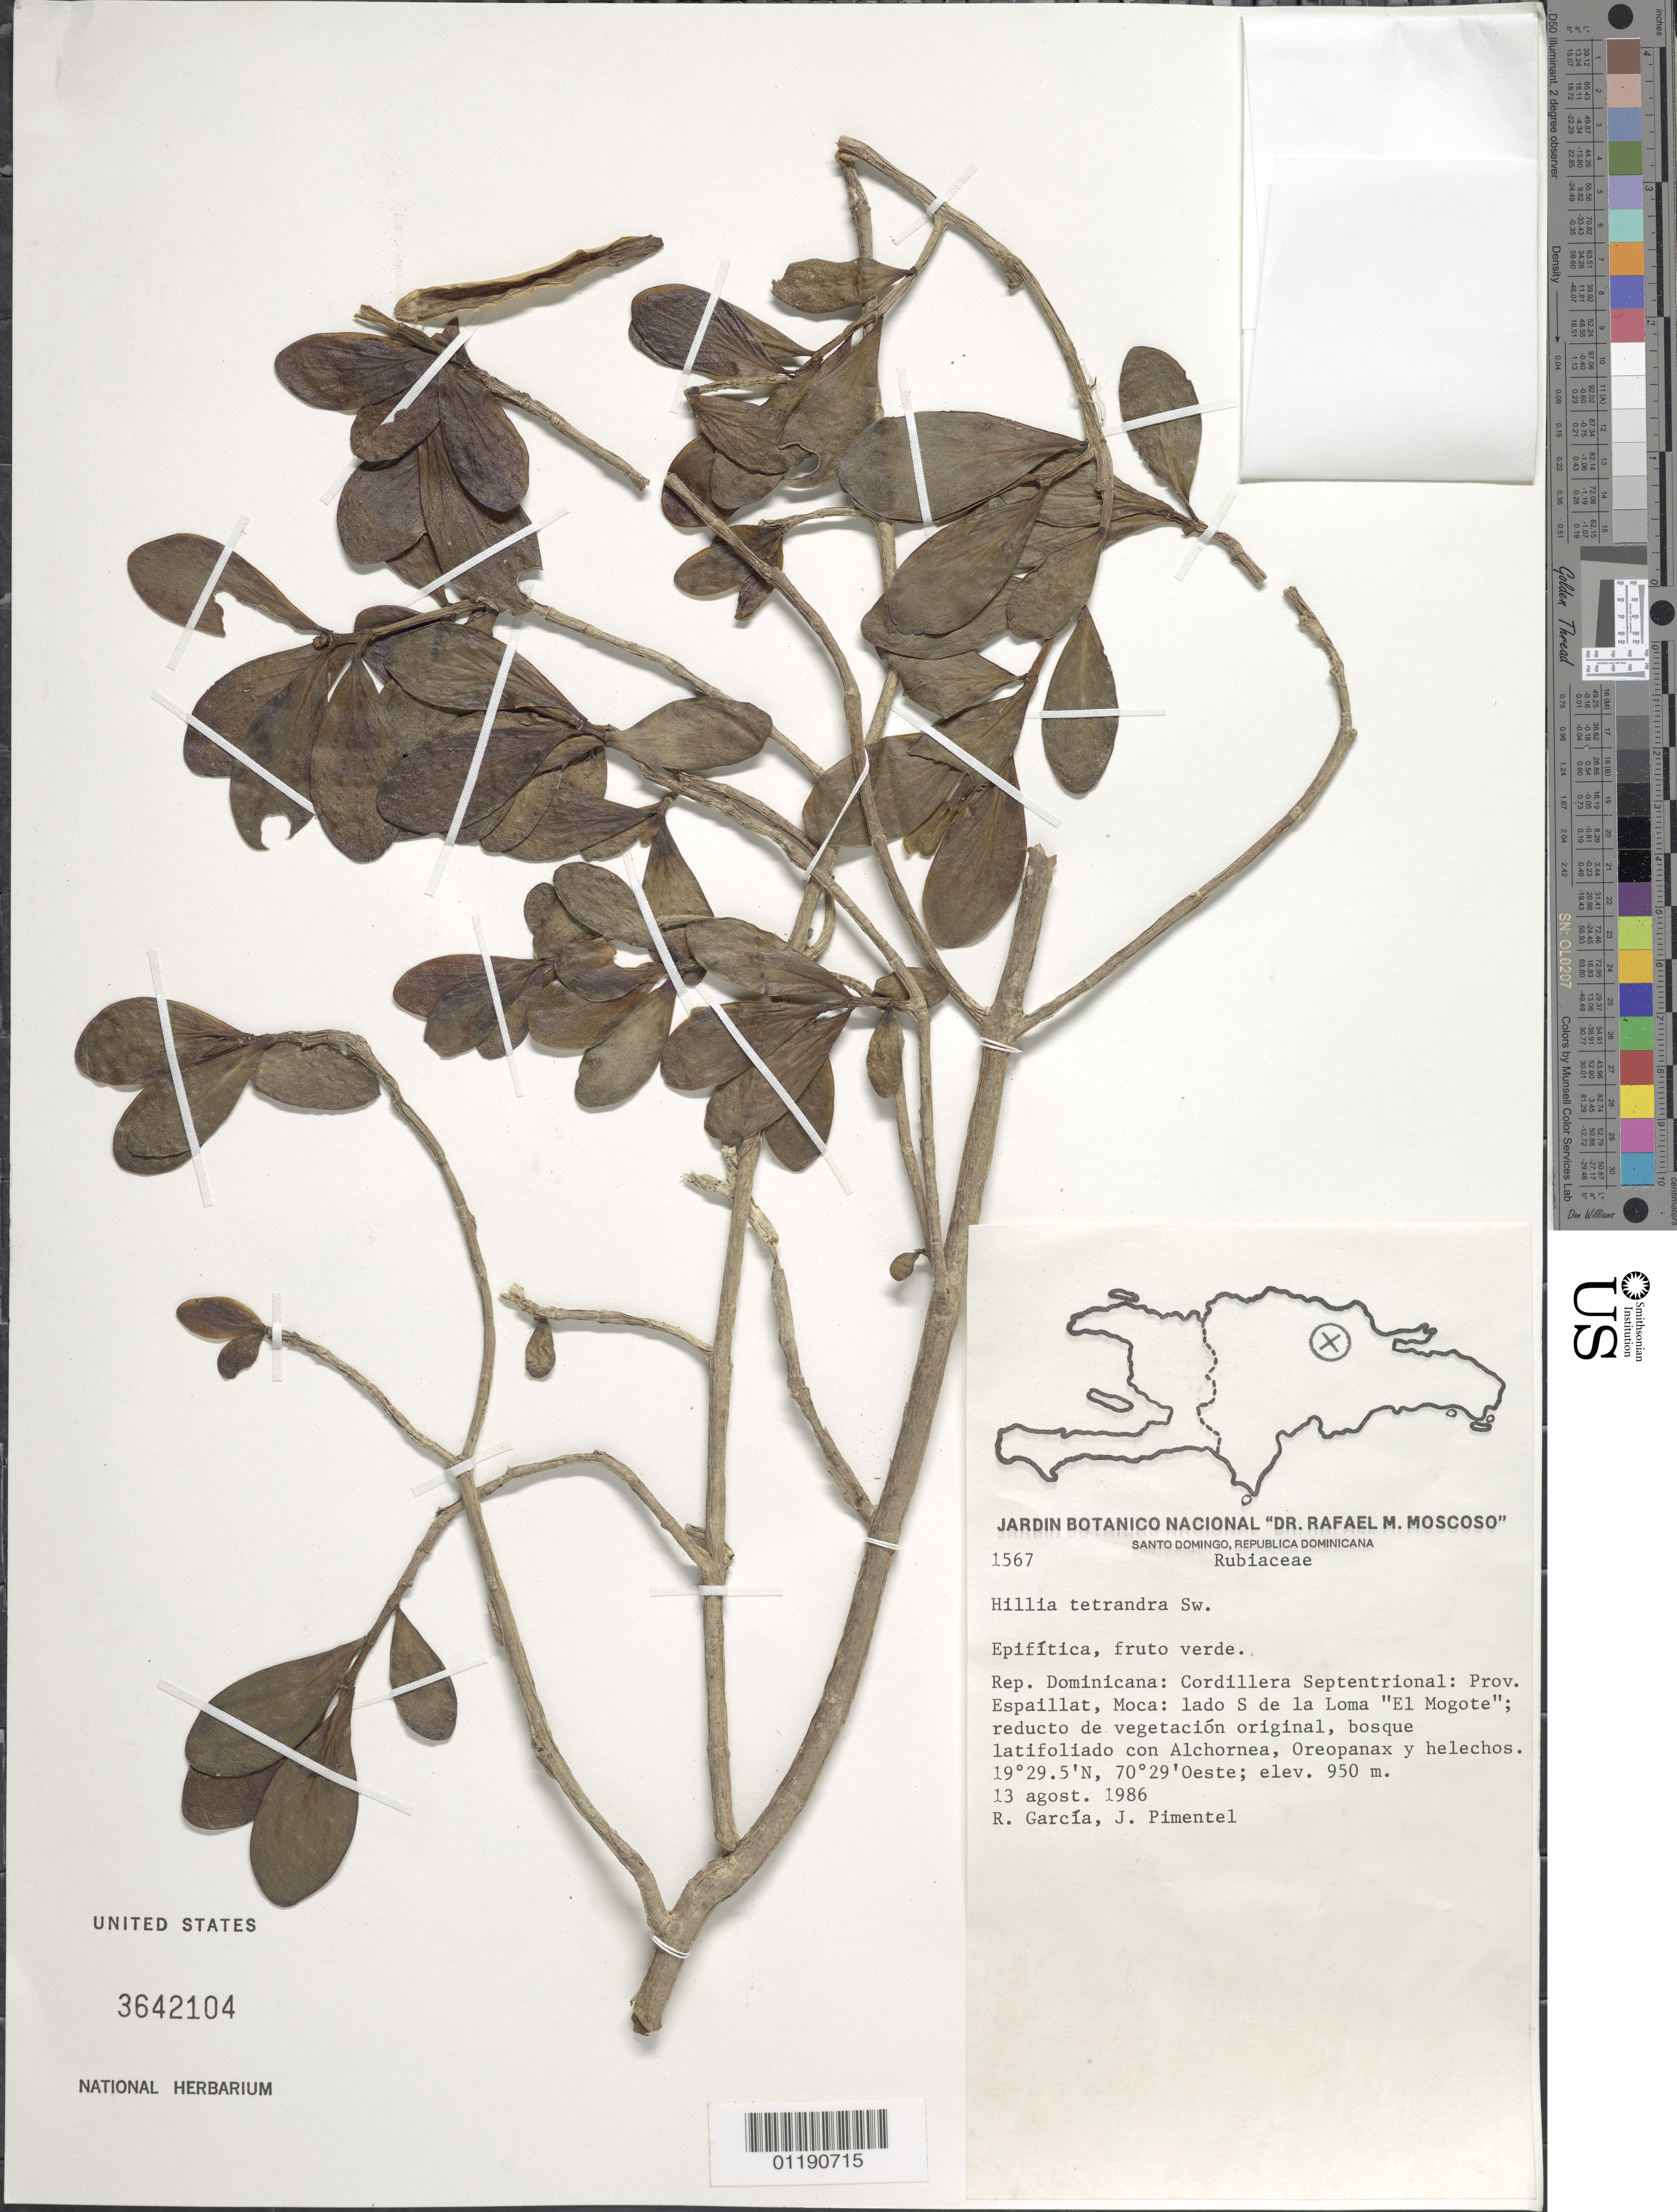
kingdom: Plantae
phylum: Tracheophyta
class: Magnoliopsida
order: Gentianales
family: Rubiaceae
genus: Hillia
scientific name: Hillia tetrandra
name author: Sw.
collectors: R. García & J. Pimentel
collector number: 1567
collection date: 1986-08-13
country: Dominican Republic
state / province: Espaillat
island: Hispaniola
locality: Cordillera Septentrional: Prov. Espaillat, Moca: S side of the Hill "El Mogote."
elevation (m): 950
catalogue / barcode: US 3642104